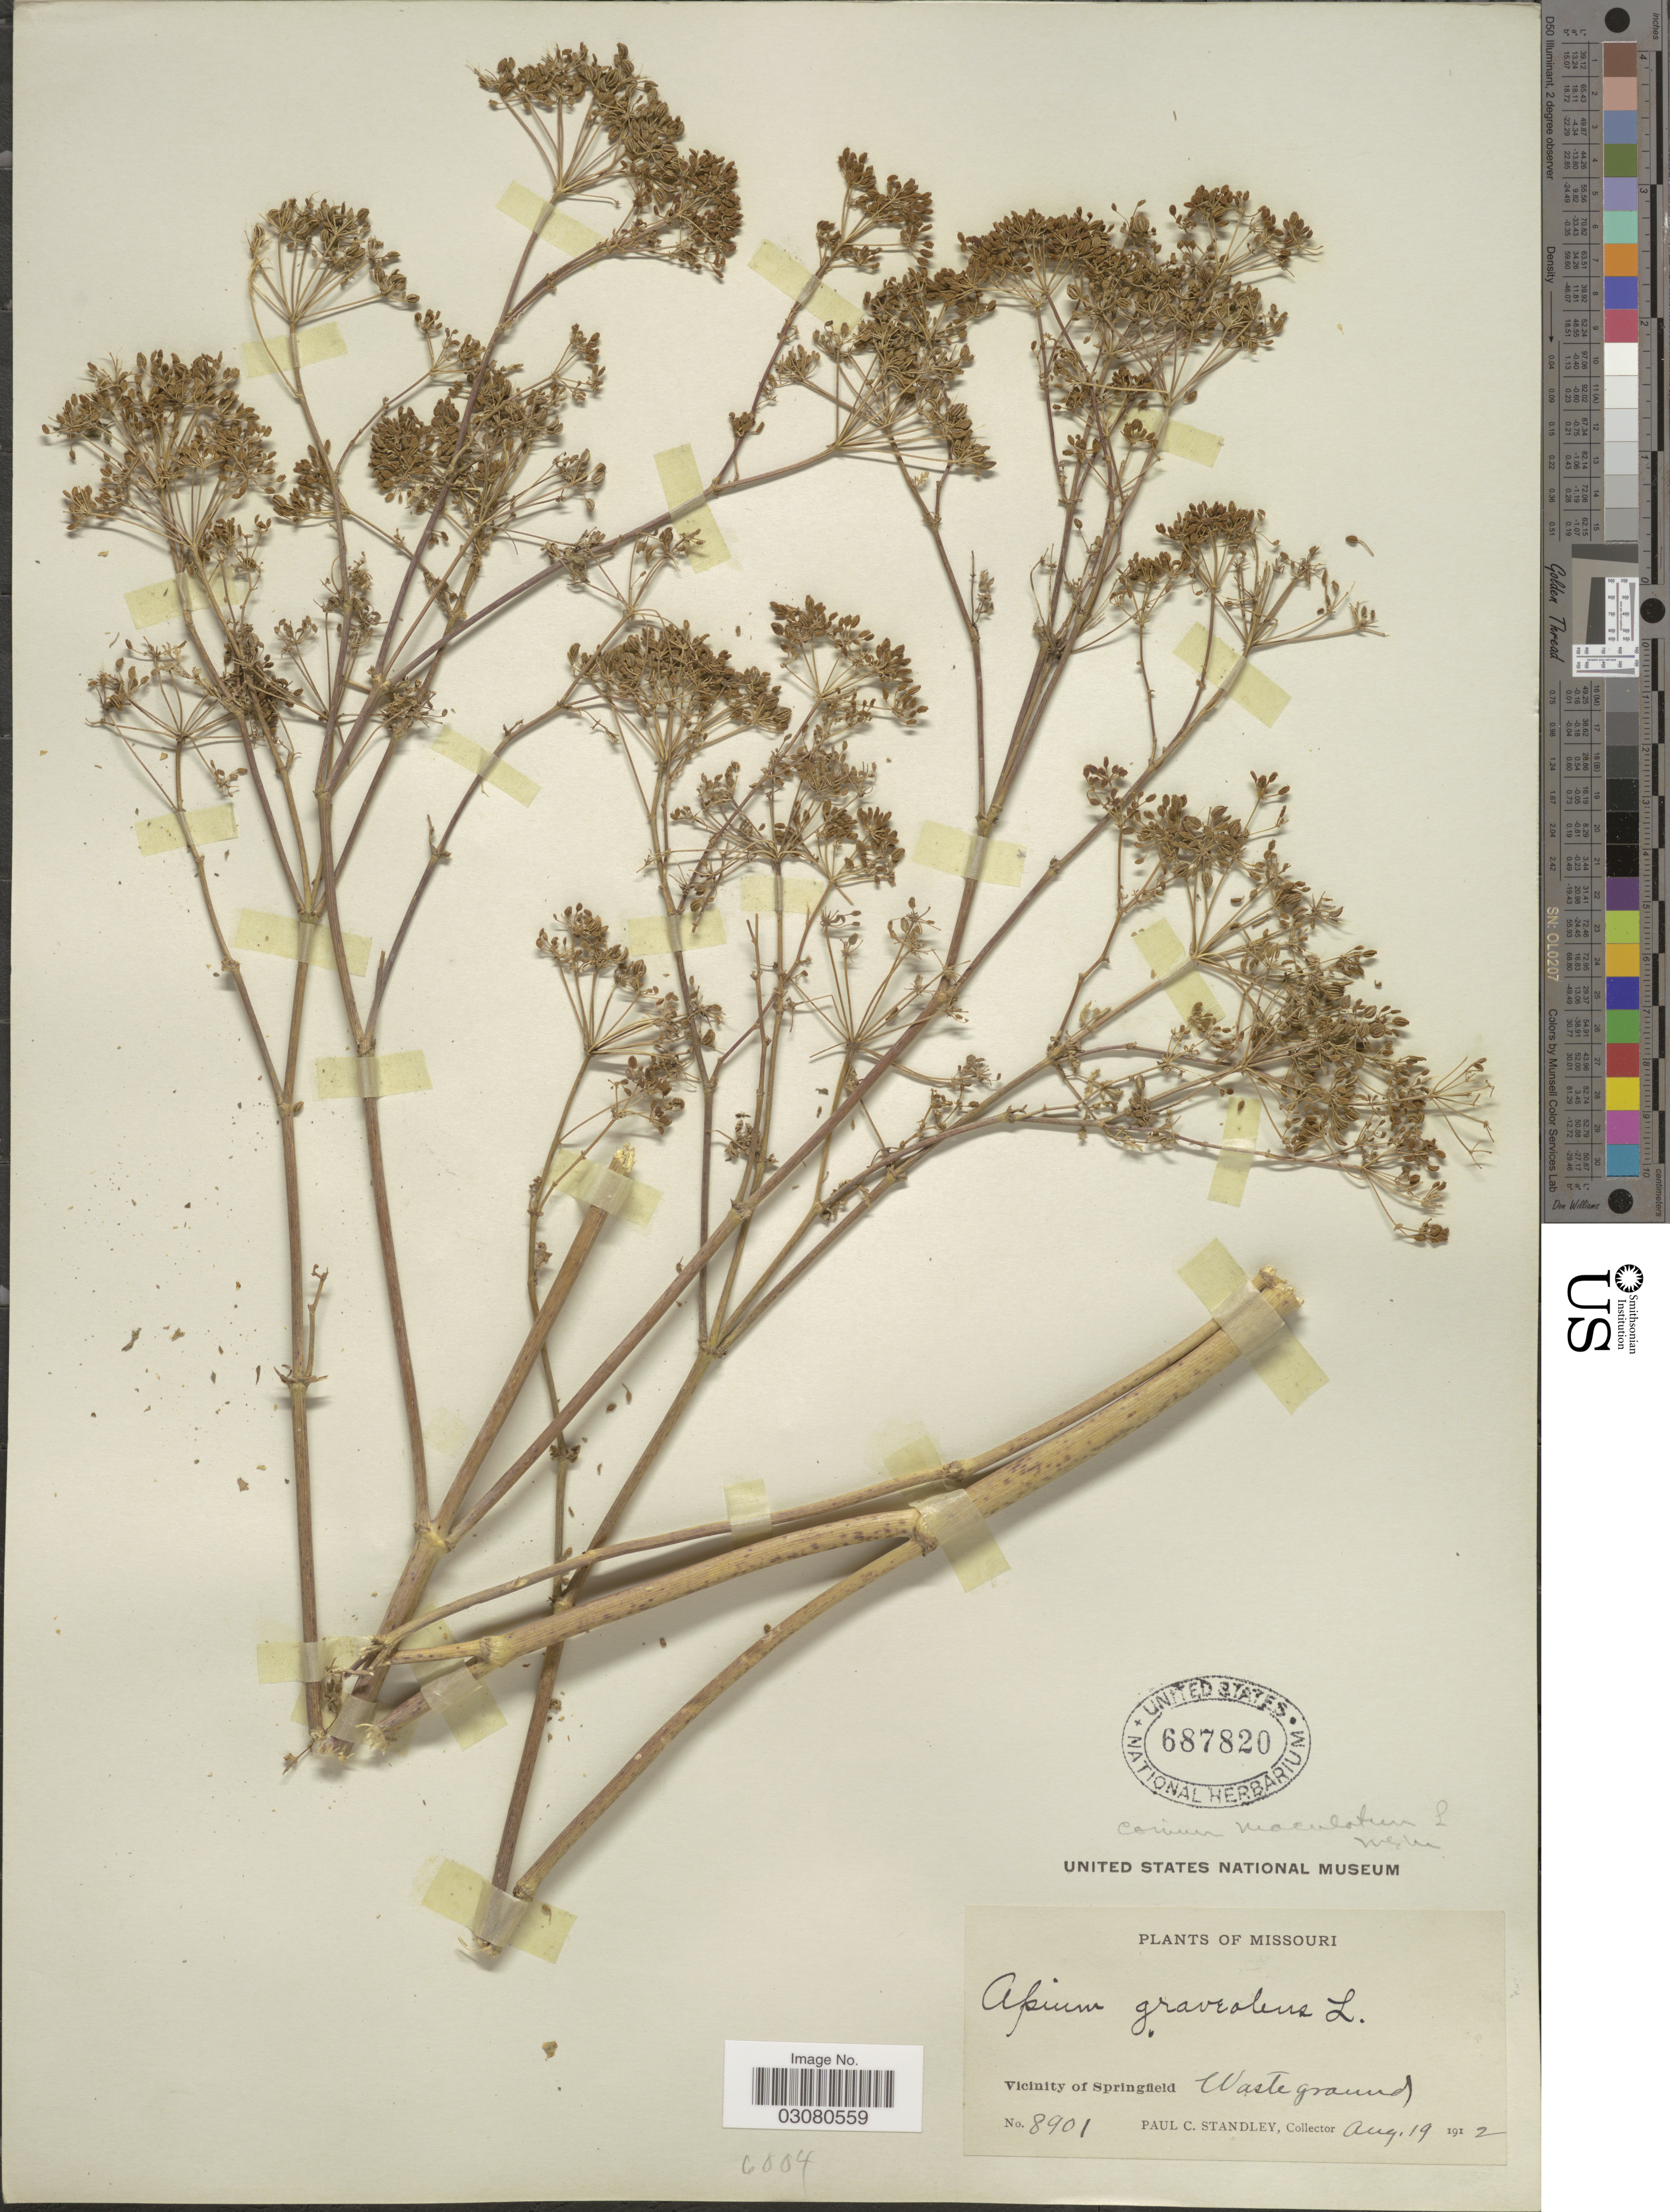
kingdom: Plantae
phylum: Tracheophyta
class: Magnoliopsida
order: Apiales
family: Apiaceae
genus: Conium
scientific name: Conium maculatum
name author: L.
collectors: P. C. Standley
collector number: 8901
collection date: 1912-08-19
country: United States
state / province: Missouri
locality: Vicinity of Springfield.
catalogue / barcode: US 687820